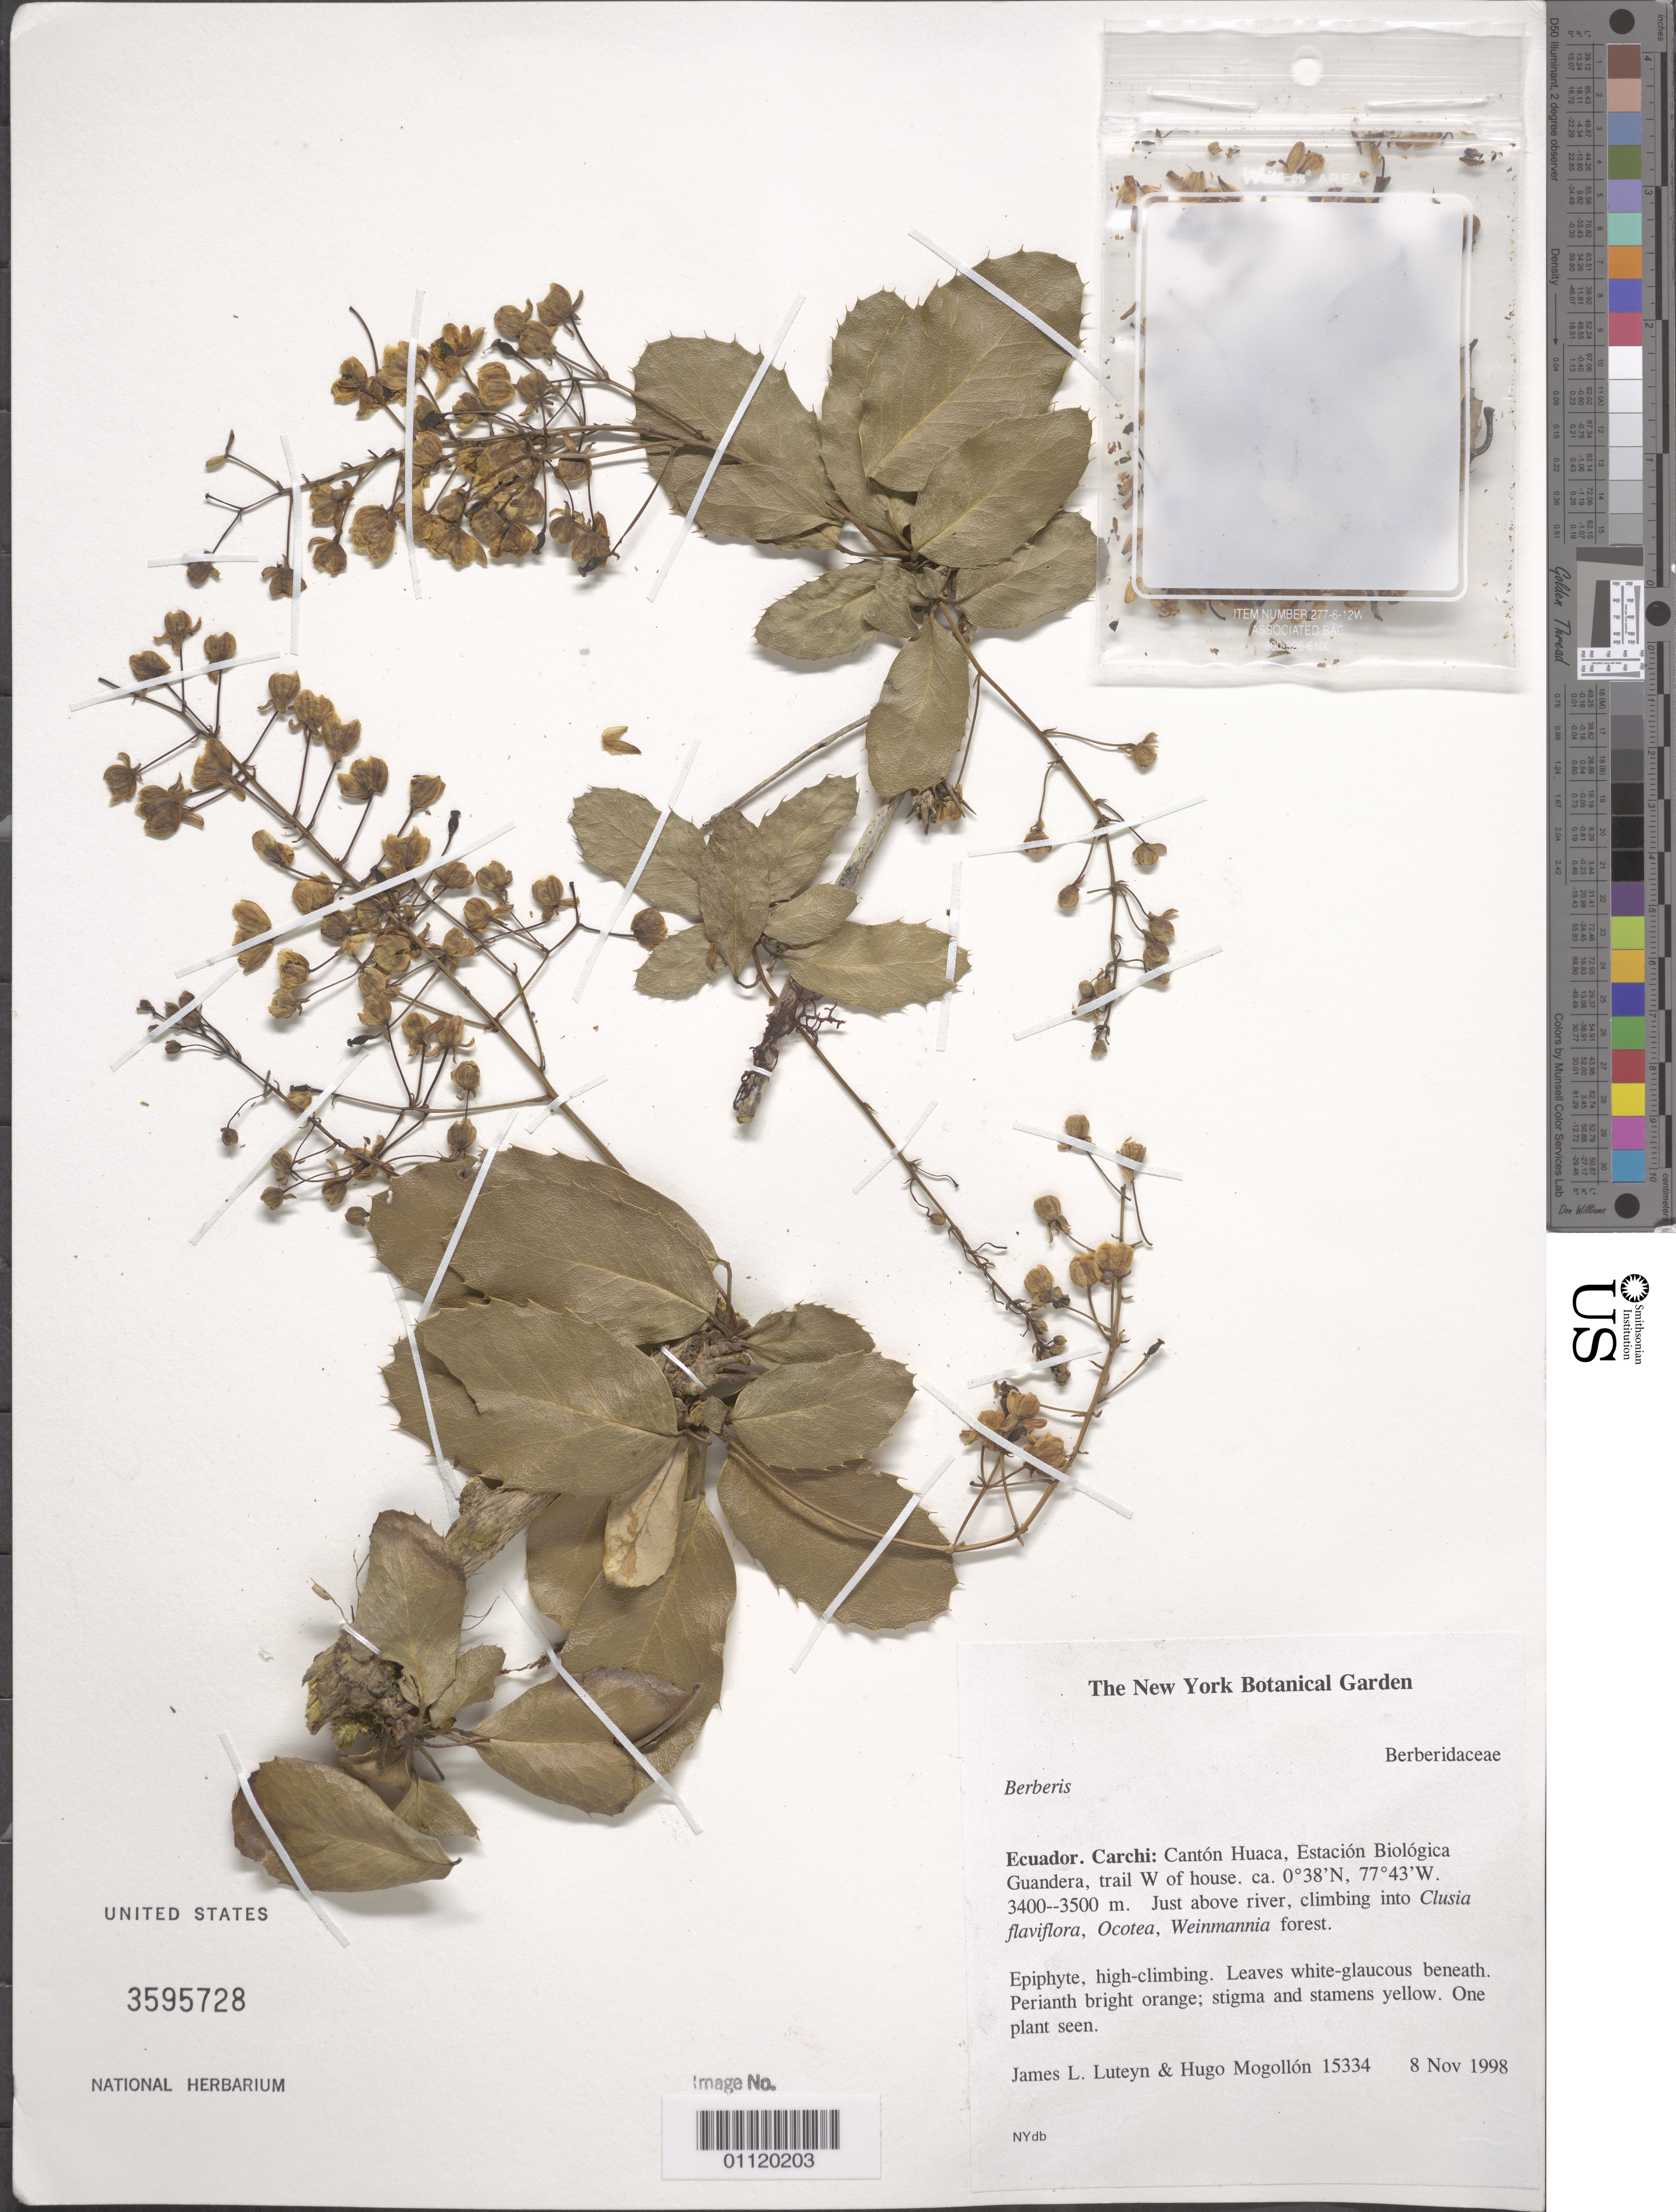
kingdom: Plantae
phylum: Tracheophyta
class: Magnoliopsida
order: Ranunculales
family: Berberidaceae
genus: Berberis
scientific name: Berberis grandiflora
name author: Turcz.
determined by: Ulloa, C.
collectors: J. L. Luteyn & H. Mogollón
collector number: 15334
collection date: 1998-11-08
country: Ecuador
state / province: Carchi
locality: Cantón Huaca, Estación Biológica Guandera, trail west of house. Just above river, climbing into Clusia flaviflora, Ocotea, Weinmannia forest.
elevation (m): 3400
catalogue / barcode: US 3595728